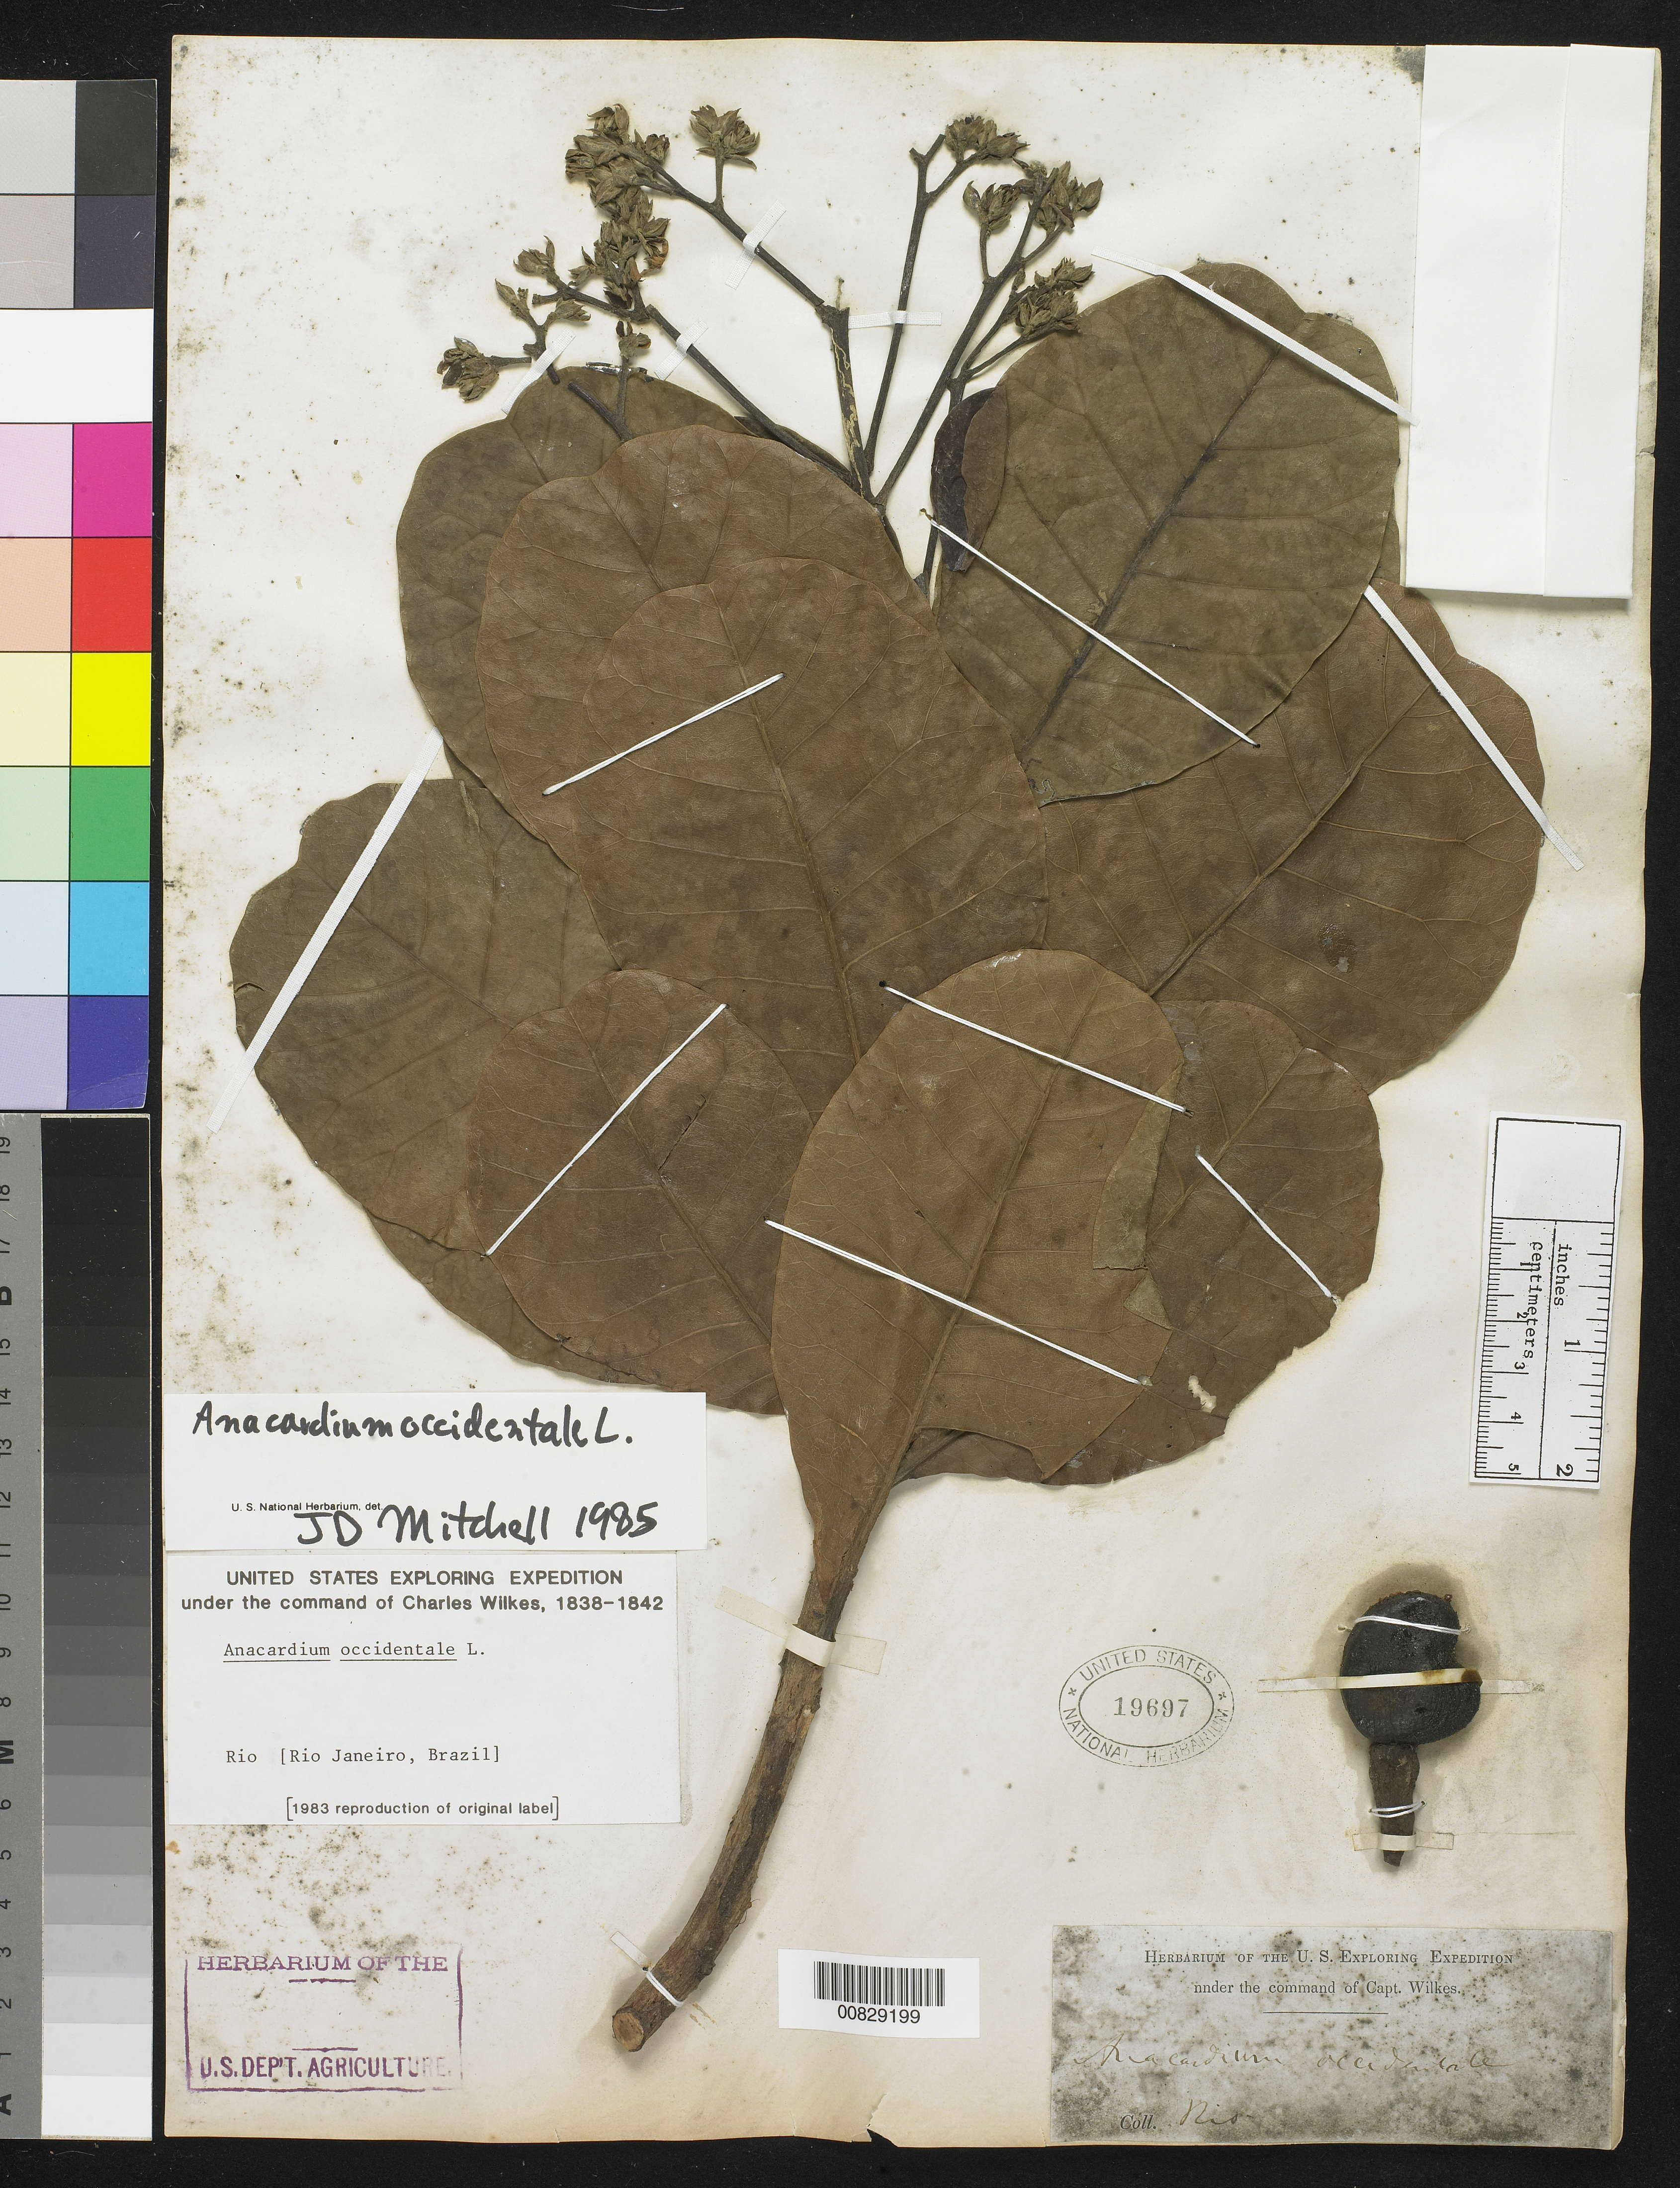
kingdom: Plantae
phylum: Tracheophyta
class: Magnoliopsida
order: Sapindales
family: Anacardiaceae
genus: Anacardium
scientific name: Anacardium occidentale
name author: L.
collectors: Wilkes Explor. Exped.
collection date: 1838/1842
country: Brazil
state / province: Rio de Janeiro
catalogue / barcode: US 19697